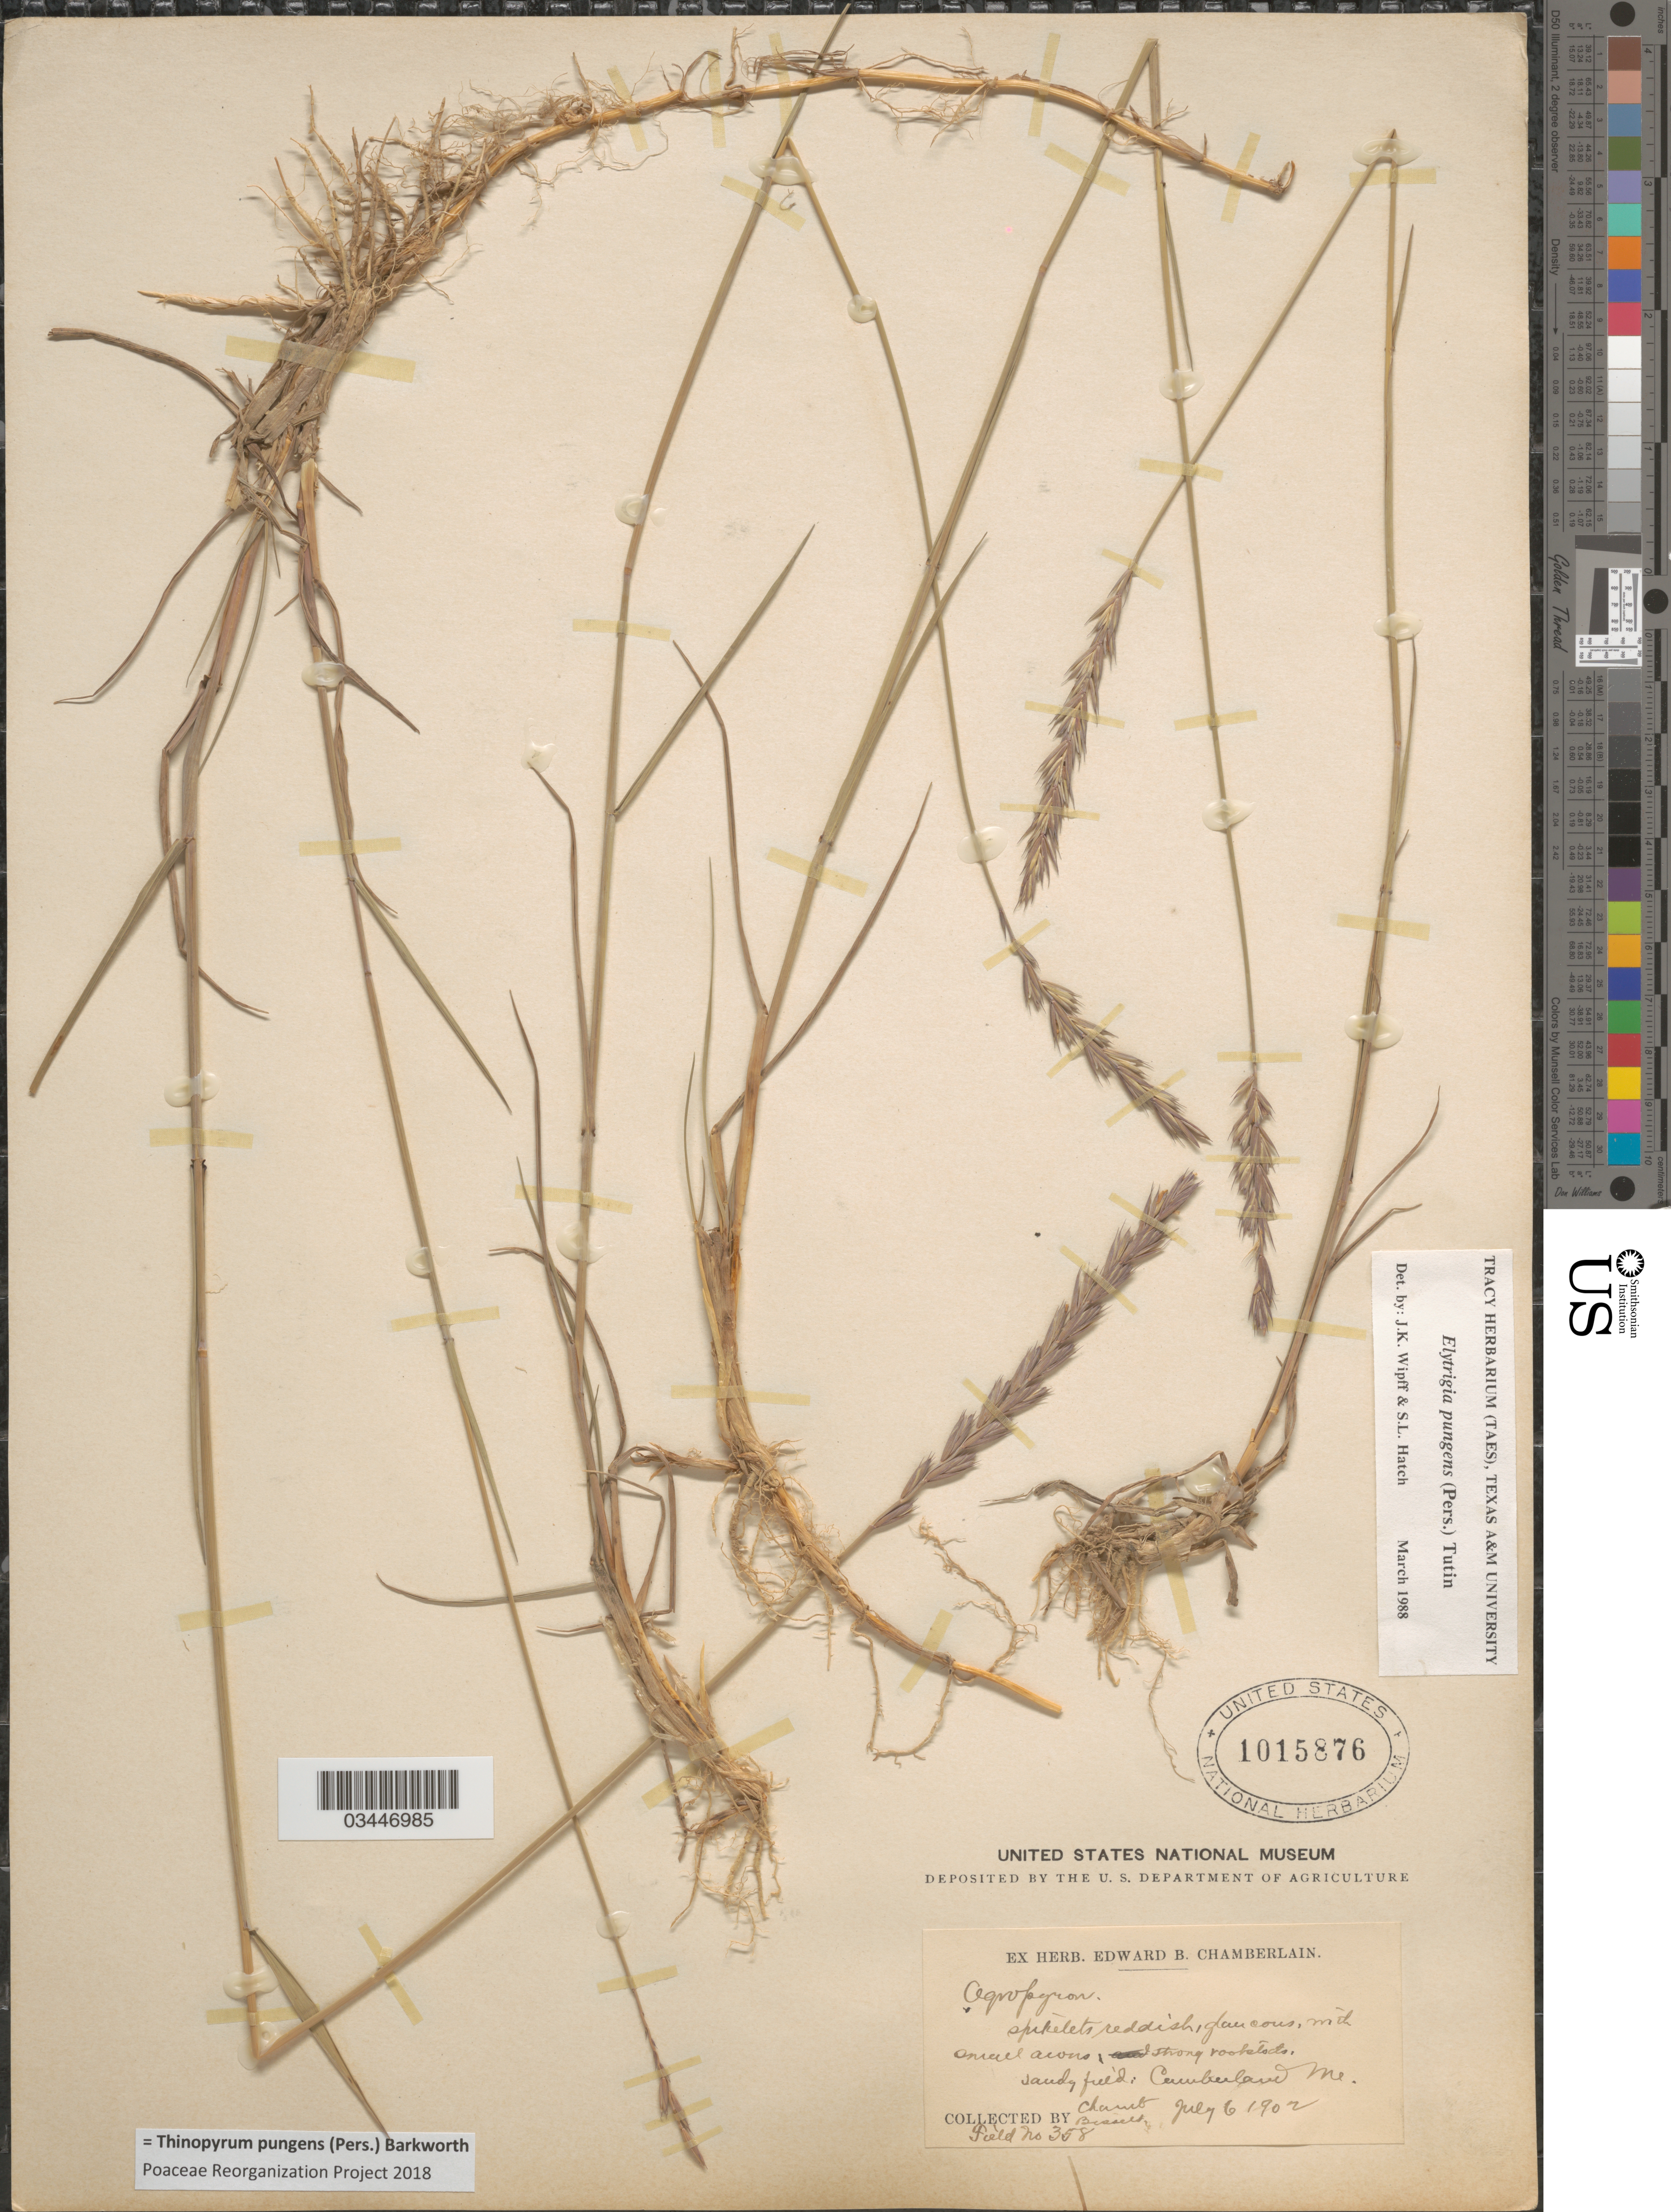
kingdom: Plantae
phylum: Tracheophyta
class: Liliopsida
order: Poales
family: Poaceae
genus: Thinopyrum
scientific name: Thinopyrum pungens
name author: (Pers.) Barkworth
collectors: E. Chamberlain & Bissell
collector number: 358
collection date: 1902-07-06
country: United States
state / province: Maine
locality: Sandy field: Cumberland.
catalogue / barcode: US 1015876